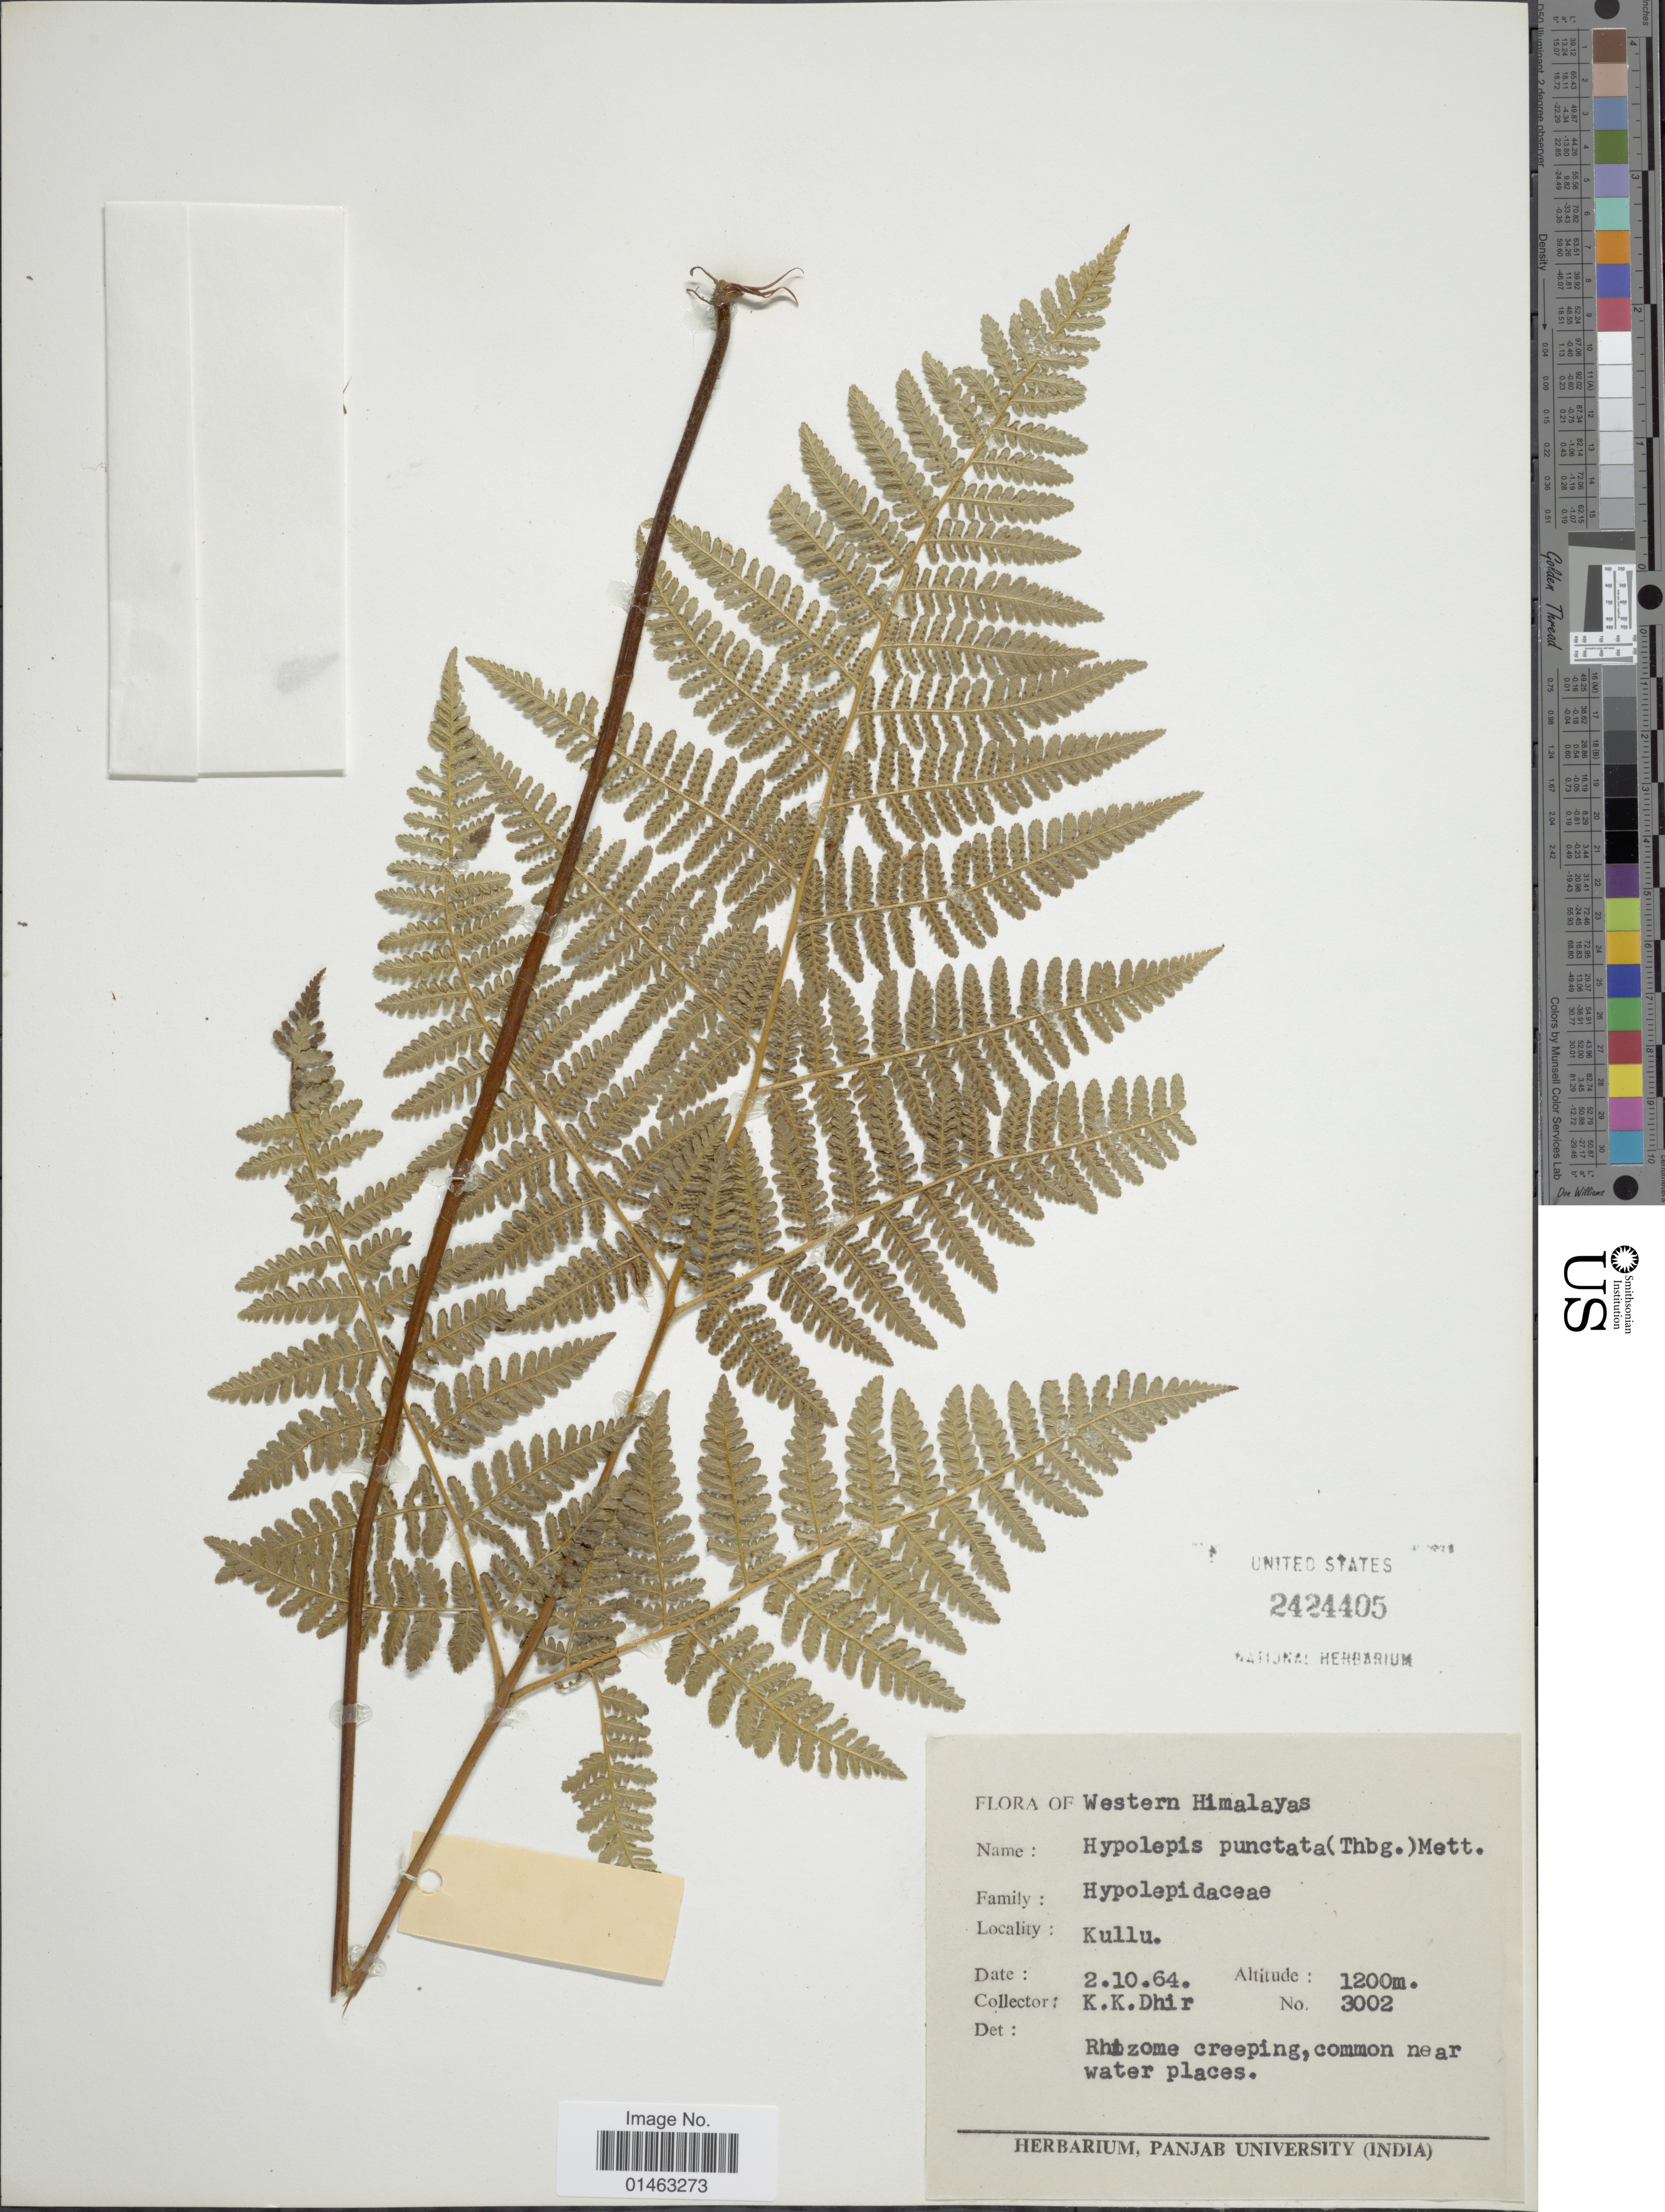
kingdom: Plantae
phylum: Tracheophyta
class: Polypodiopsida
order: Polypodiales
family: Dennstaedtiaceae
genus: Hypolepis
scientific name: Hypolepis punctata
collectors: K. Dhir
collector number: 3002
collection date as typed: Transcribed d/m/y: 2/10/64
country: India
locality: Western Himalayas. Kullu.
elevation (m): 1200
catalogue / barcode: US 2424405